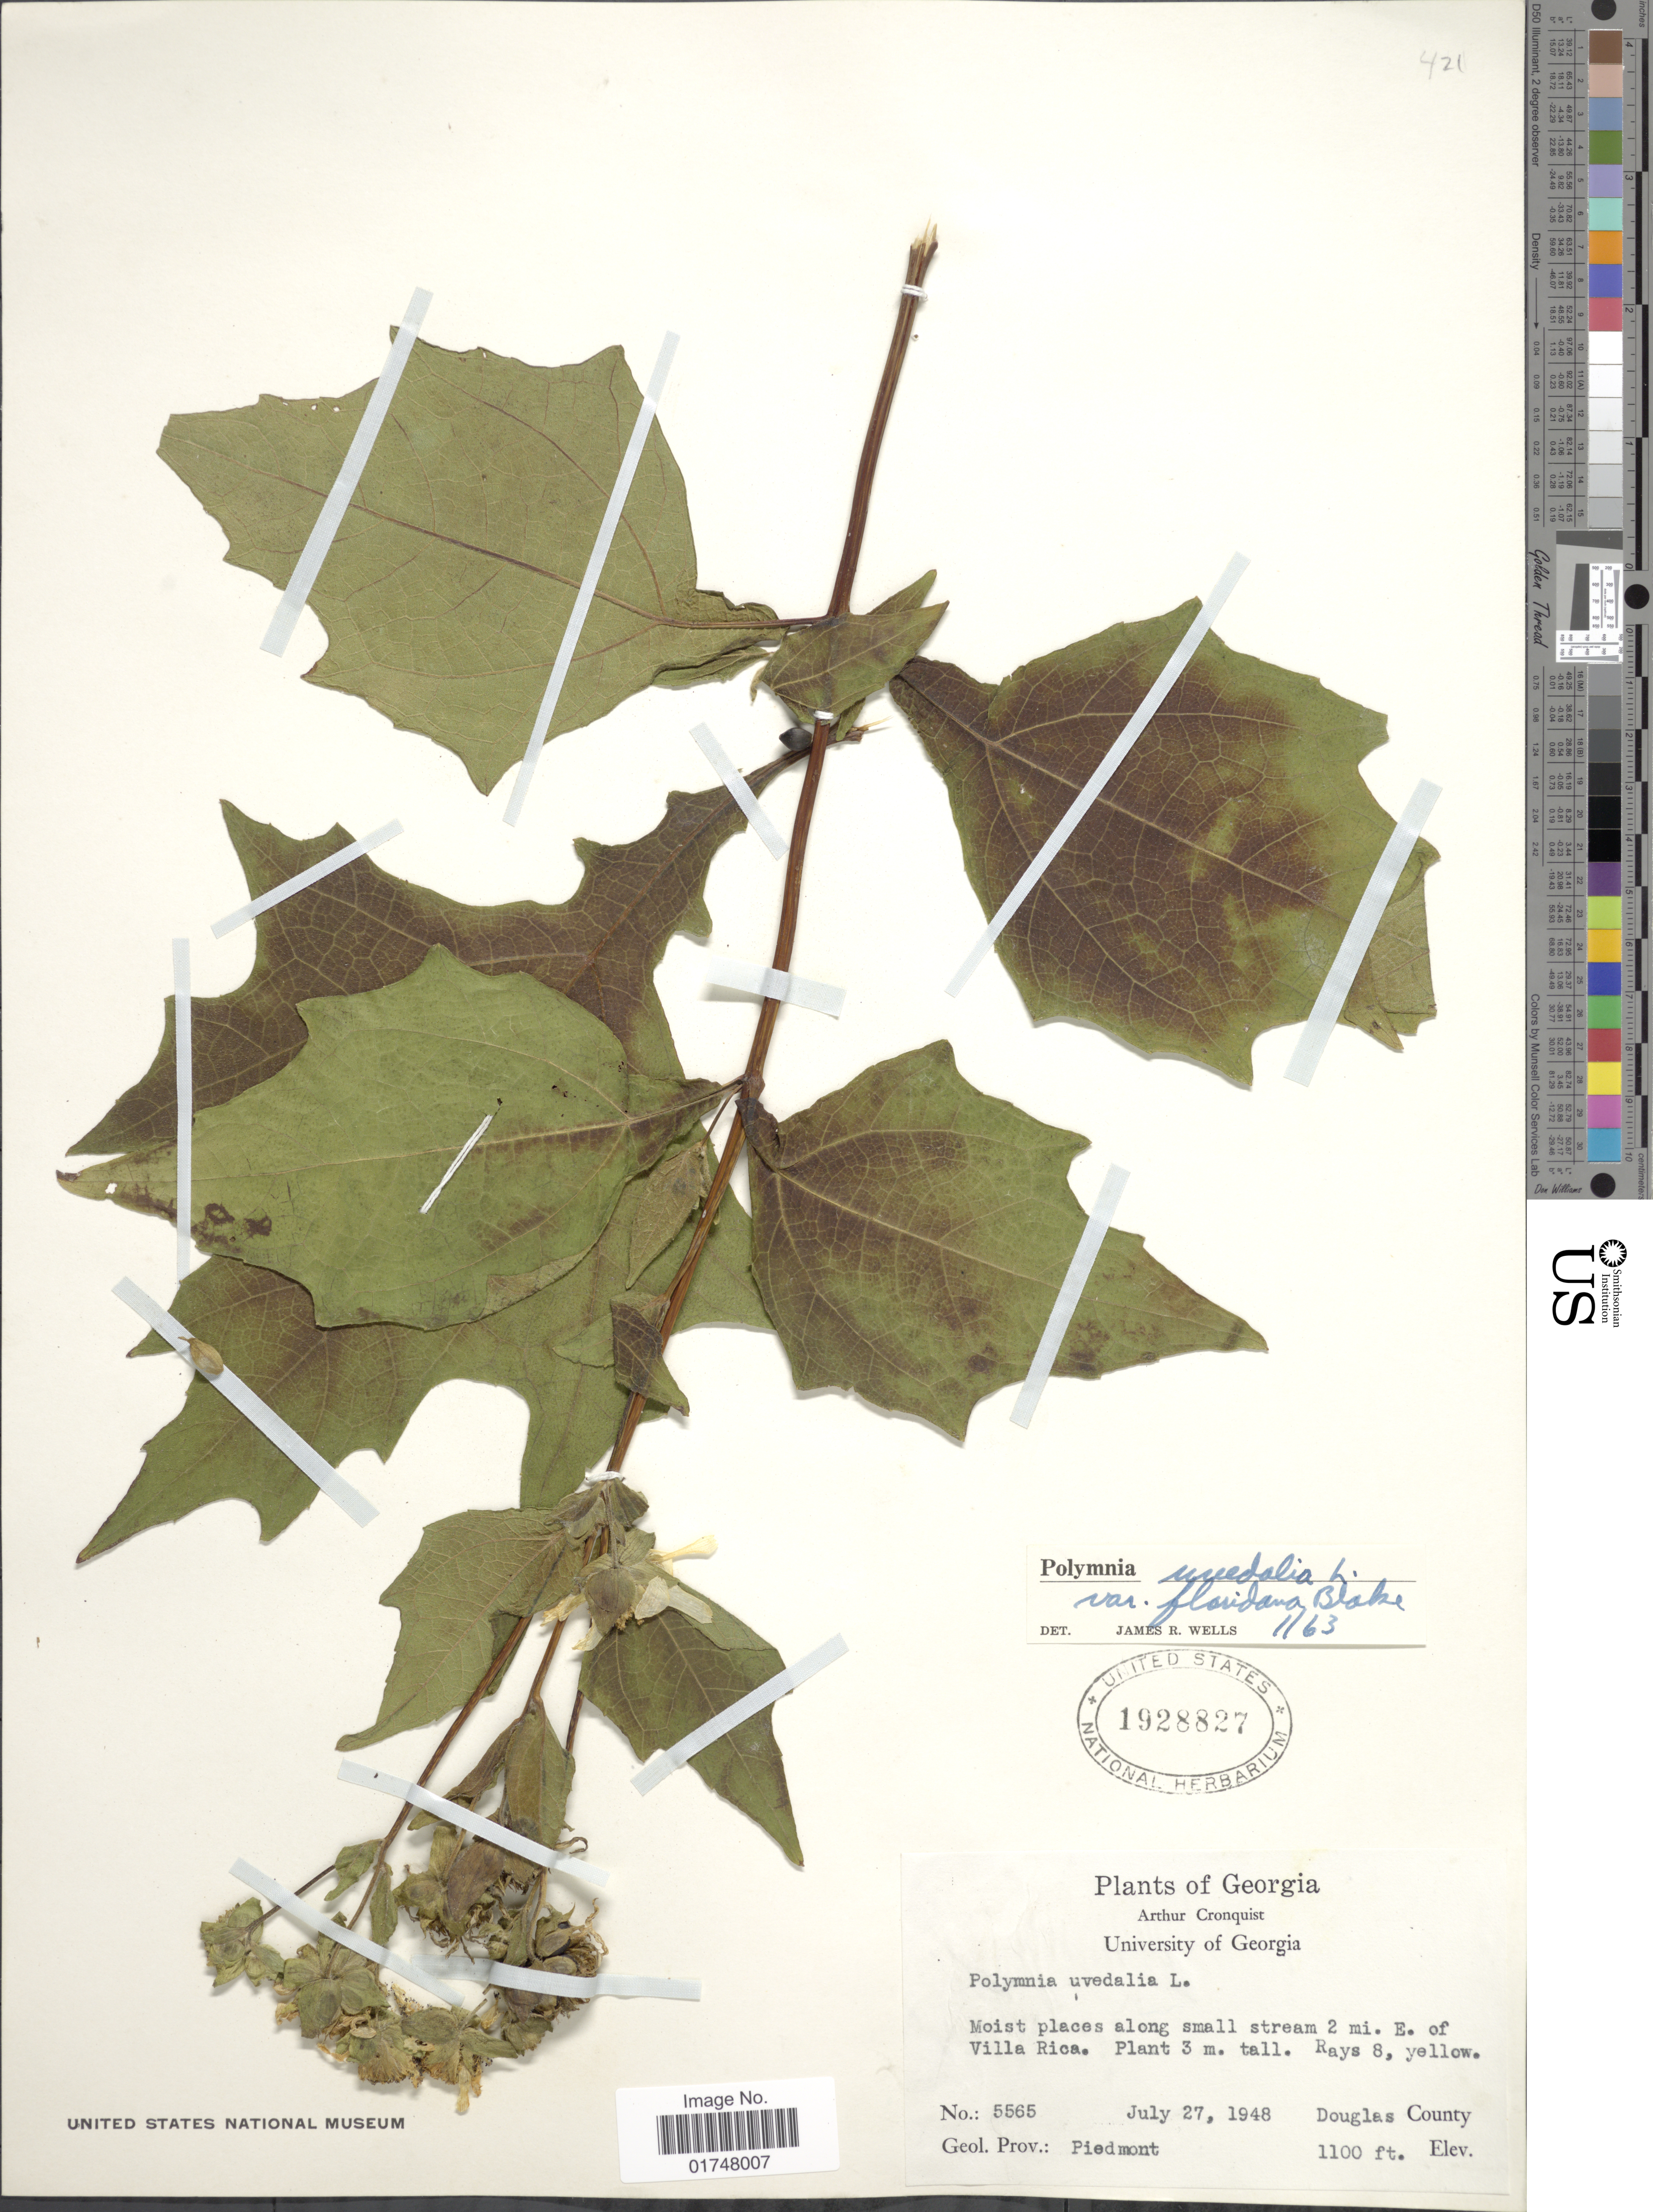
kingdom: Plantae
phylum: Tracheophyta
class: Magnoliopsida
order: Asterales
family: Asteraceae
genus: Smallanthus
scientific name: Smallanthus uvedalia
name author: (L.) Mack. ex Mack.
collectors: A. J. Cronquist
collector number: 5565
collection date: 1948-07-27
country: United States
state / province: Georgia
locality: Moist places along small stream 2 mi. E. of Villa rica. Douglas County, Piedmont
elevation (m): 335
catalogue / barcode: US 1928827